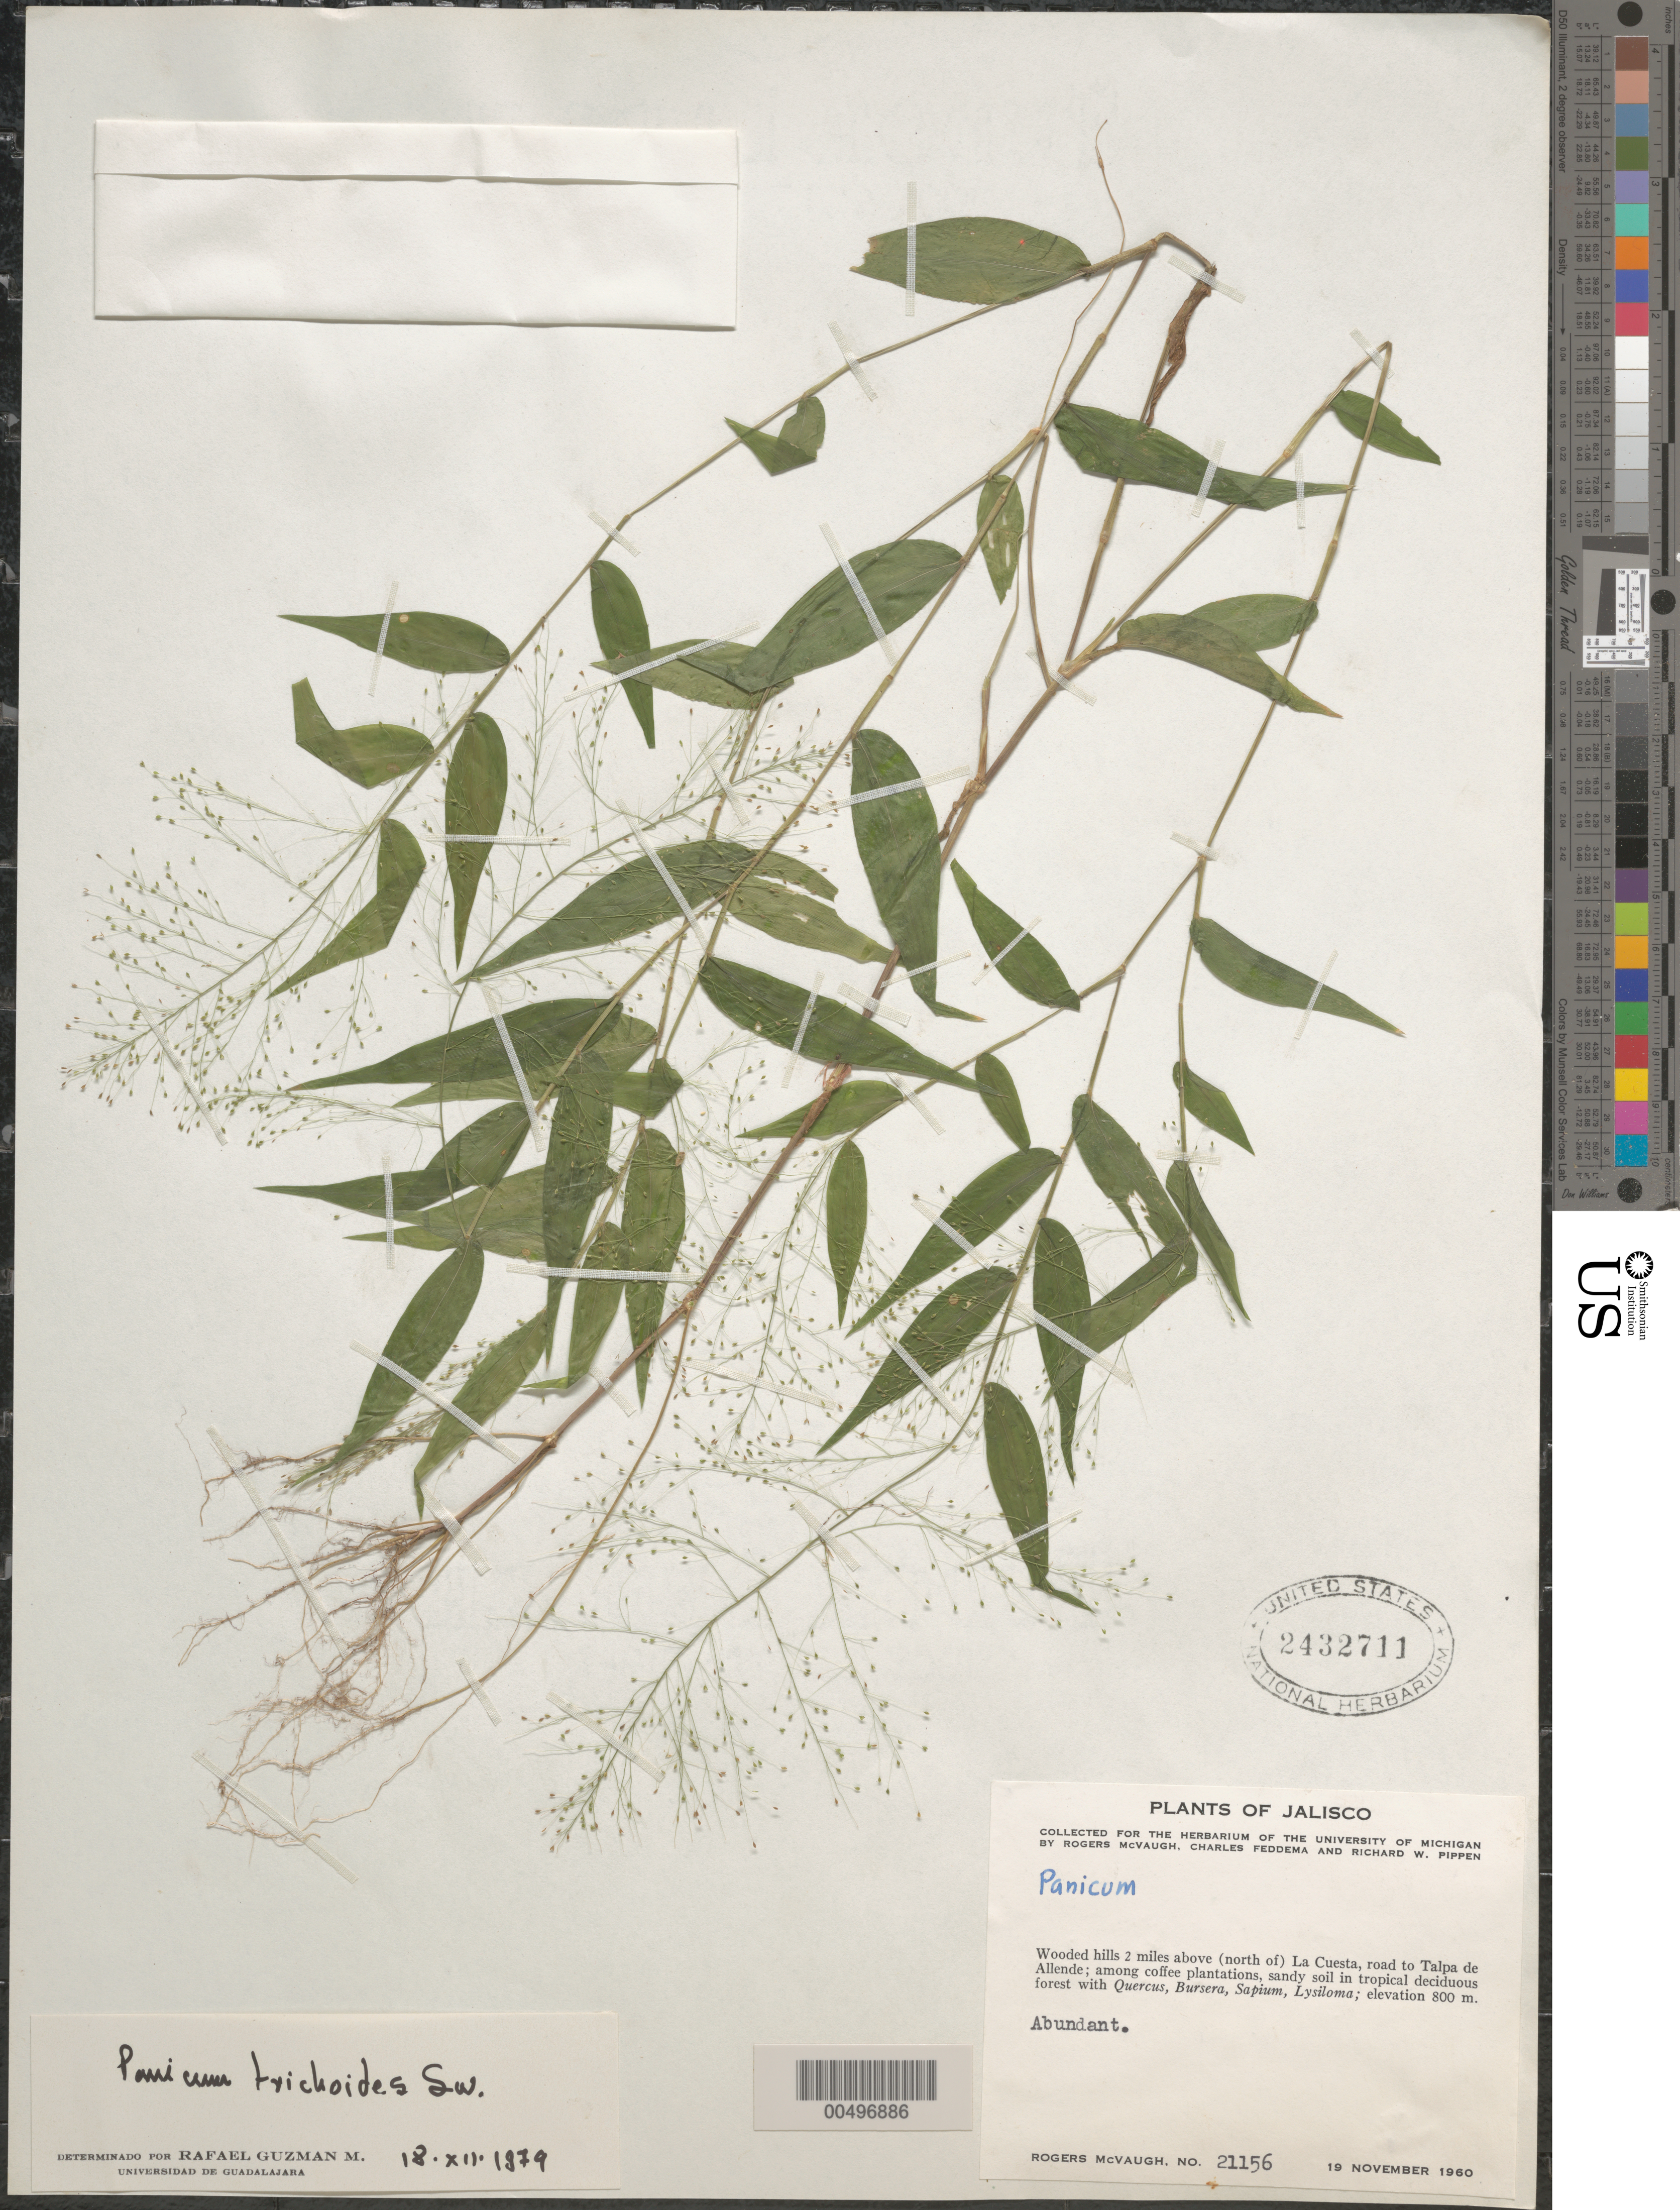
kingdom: Plantae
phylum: Tracheophyta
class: Liliopsida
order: Poales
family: Poaceae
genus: Panicum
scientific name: Panicum trichoides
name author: Sw.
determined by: Guzman-M., R.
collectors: R. McVaugh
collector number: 21156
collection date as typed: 19 Nov 1960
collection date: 1960-11-19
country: Mexico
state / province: Jalisco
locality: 2 mi above (N of) La Cuesta, rd to Talpa de Allende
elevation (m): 800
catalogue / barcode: US 2432711